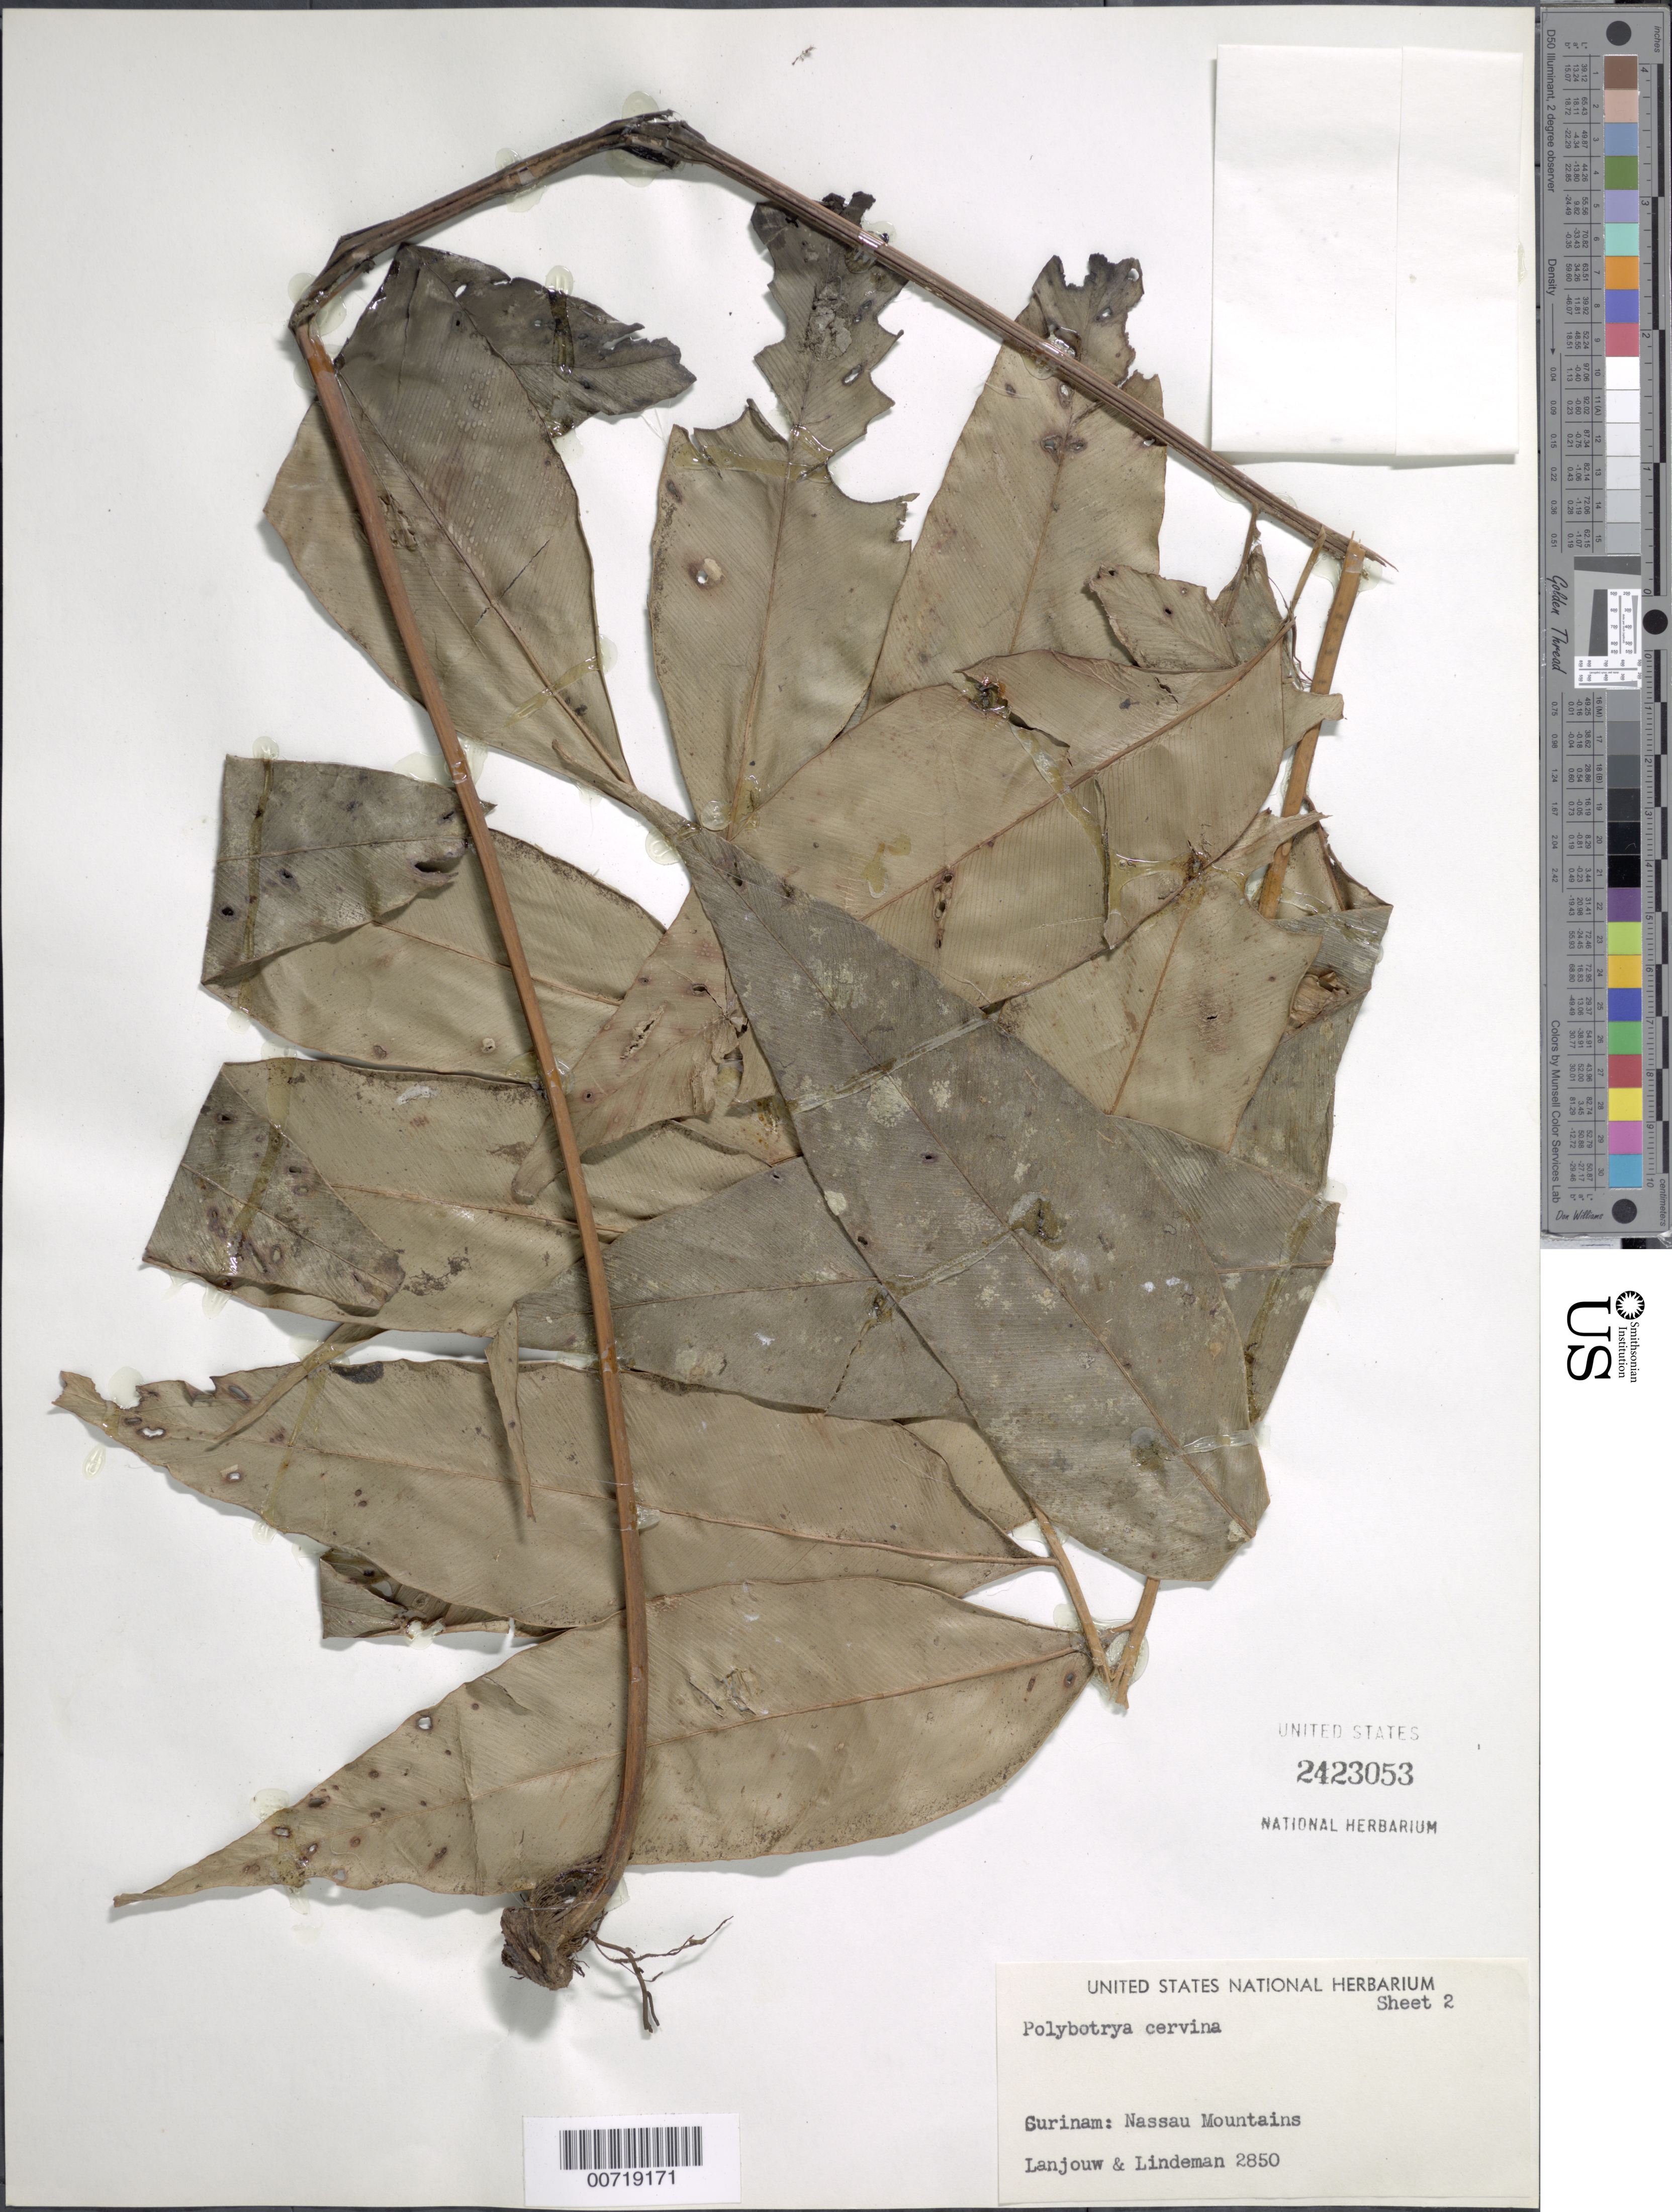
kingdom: Plantae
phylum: Tracheophyta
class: Polypodiopsida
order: Polypodiales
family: Dryopteridaceae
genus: Olfersia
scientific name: Olfersia cervina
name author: (L.) Kunze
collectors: J. Lanjouw & -. Lindeman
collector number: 2850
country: Suriname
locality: Nassau Mountains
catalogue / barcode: US 2423053